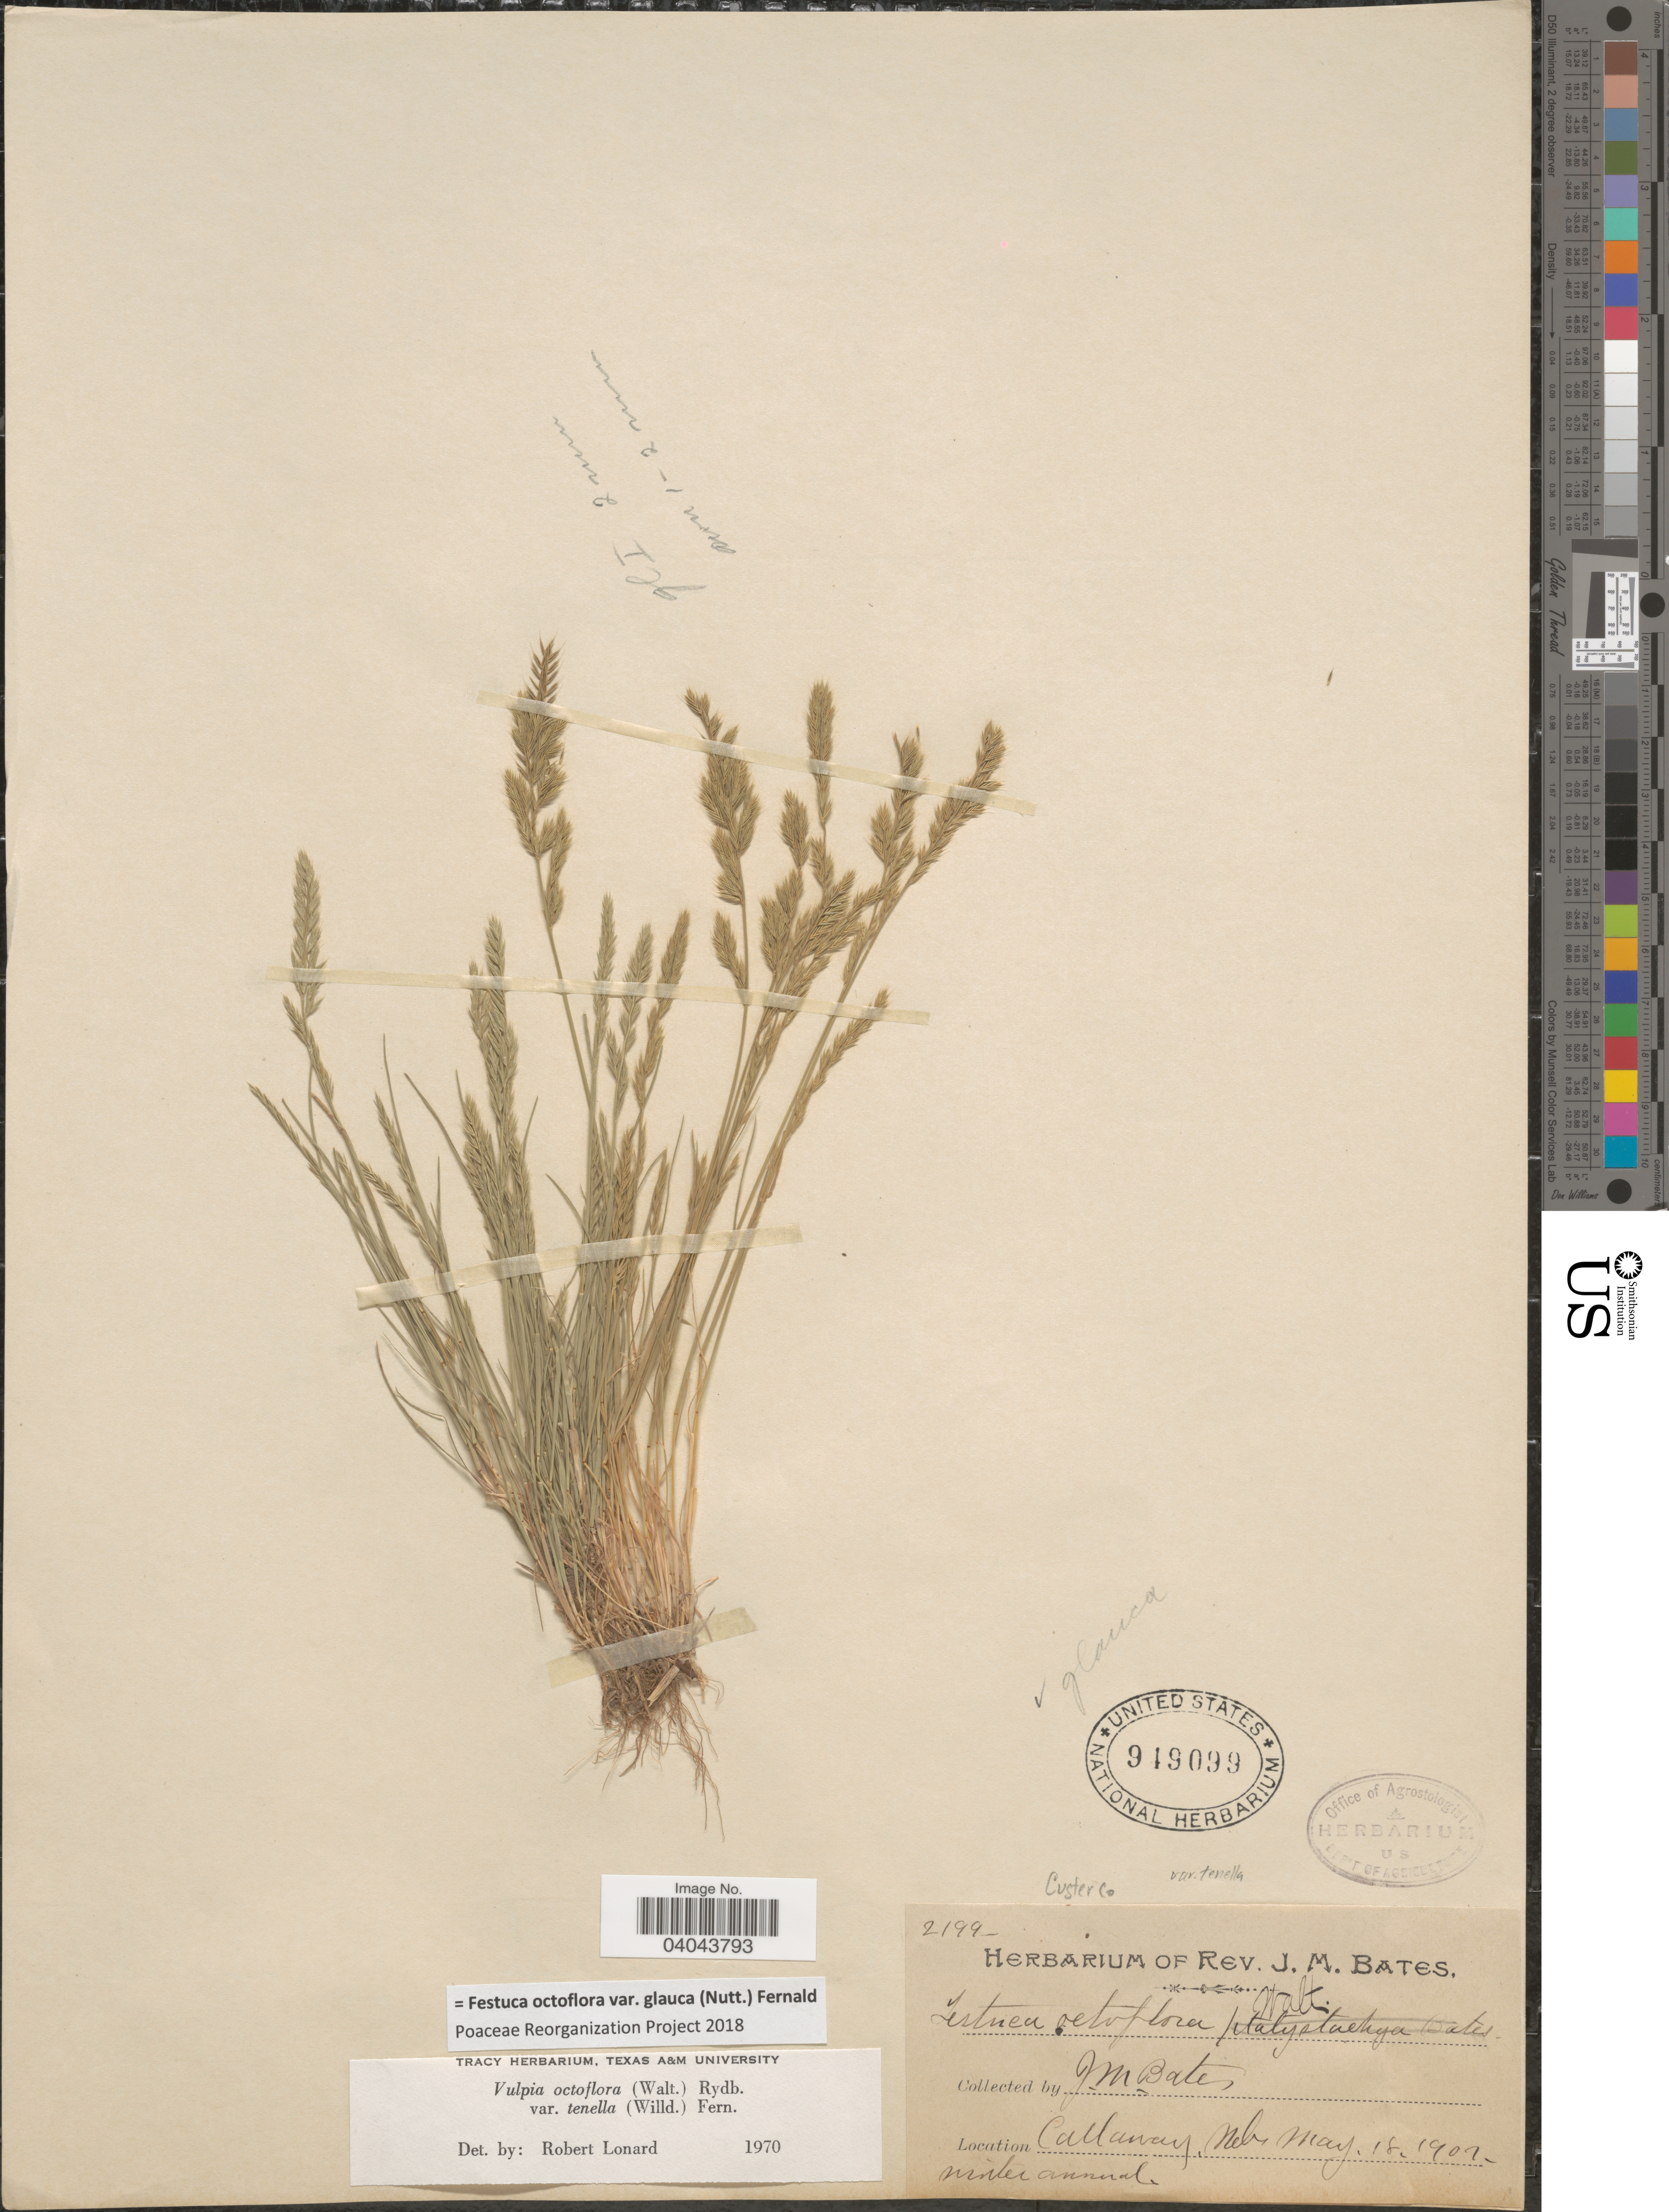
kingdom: Plantae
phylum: Tracheophyta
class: Liliopsida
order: Poales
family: Poaceae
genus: Festuca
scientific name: Festuca octoflora var. glauca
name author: (Nutt.) Fernald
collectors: J. Bates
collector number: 2199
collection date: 1907-05-18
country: United States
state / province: Nebraska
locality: Custer Co. Callaway.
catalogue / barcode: US 949099